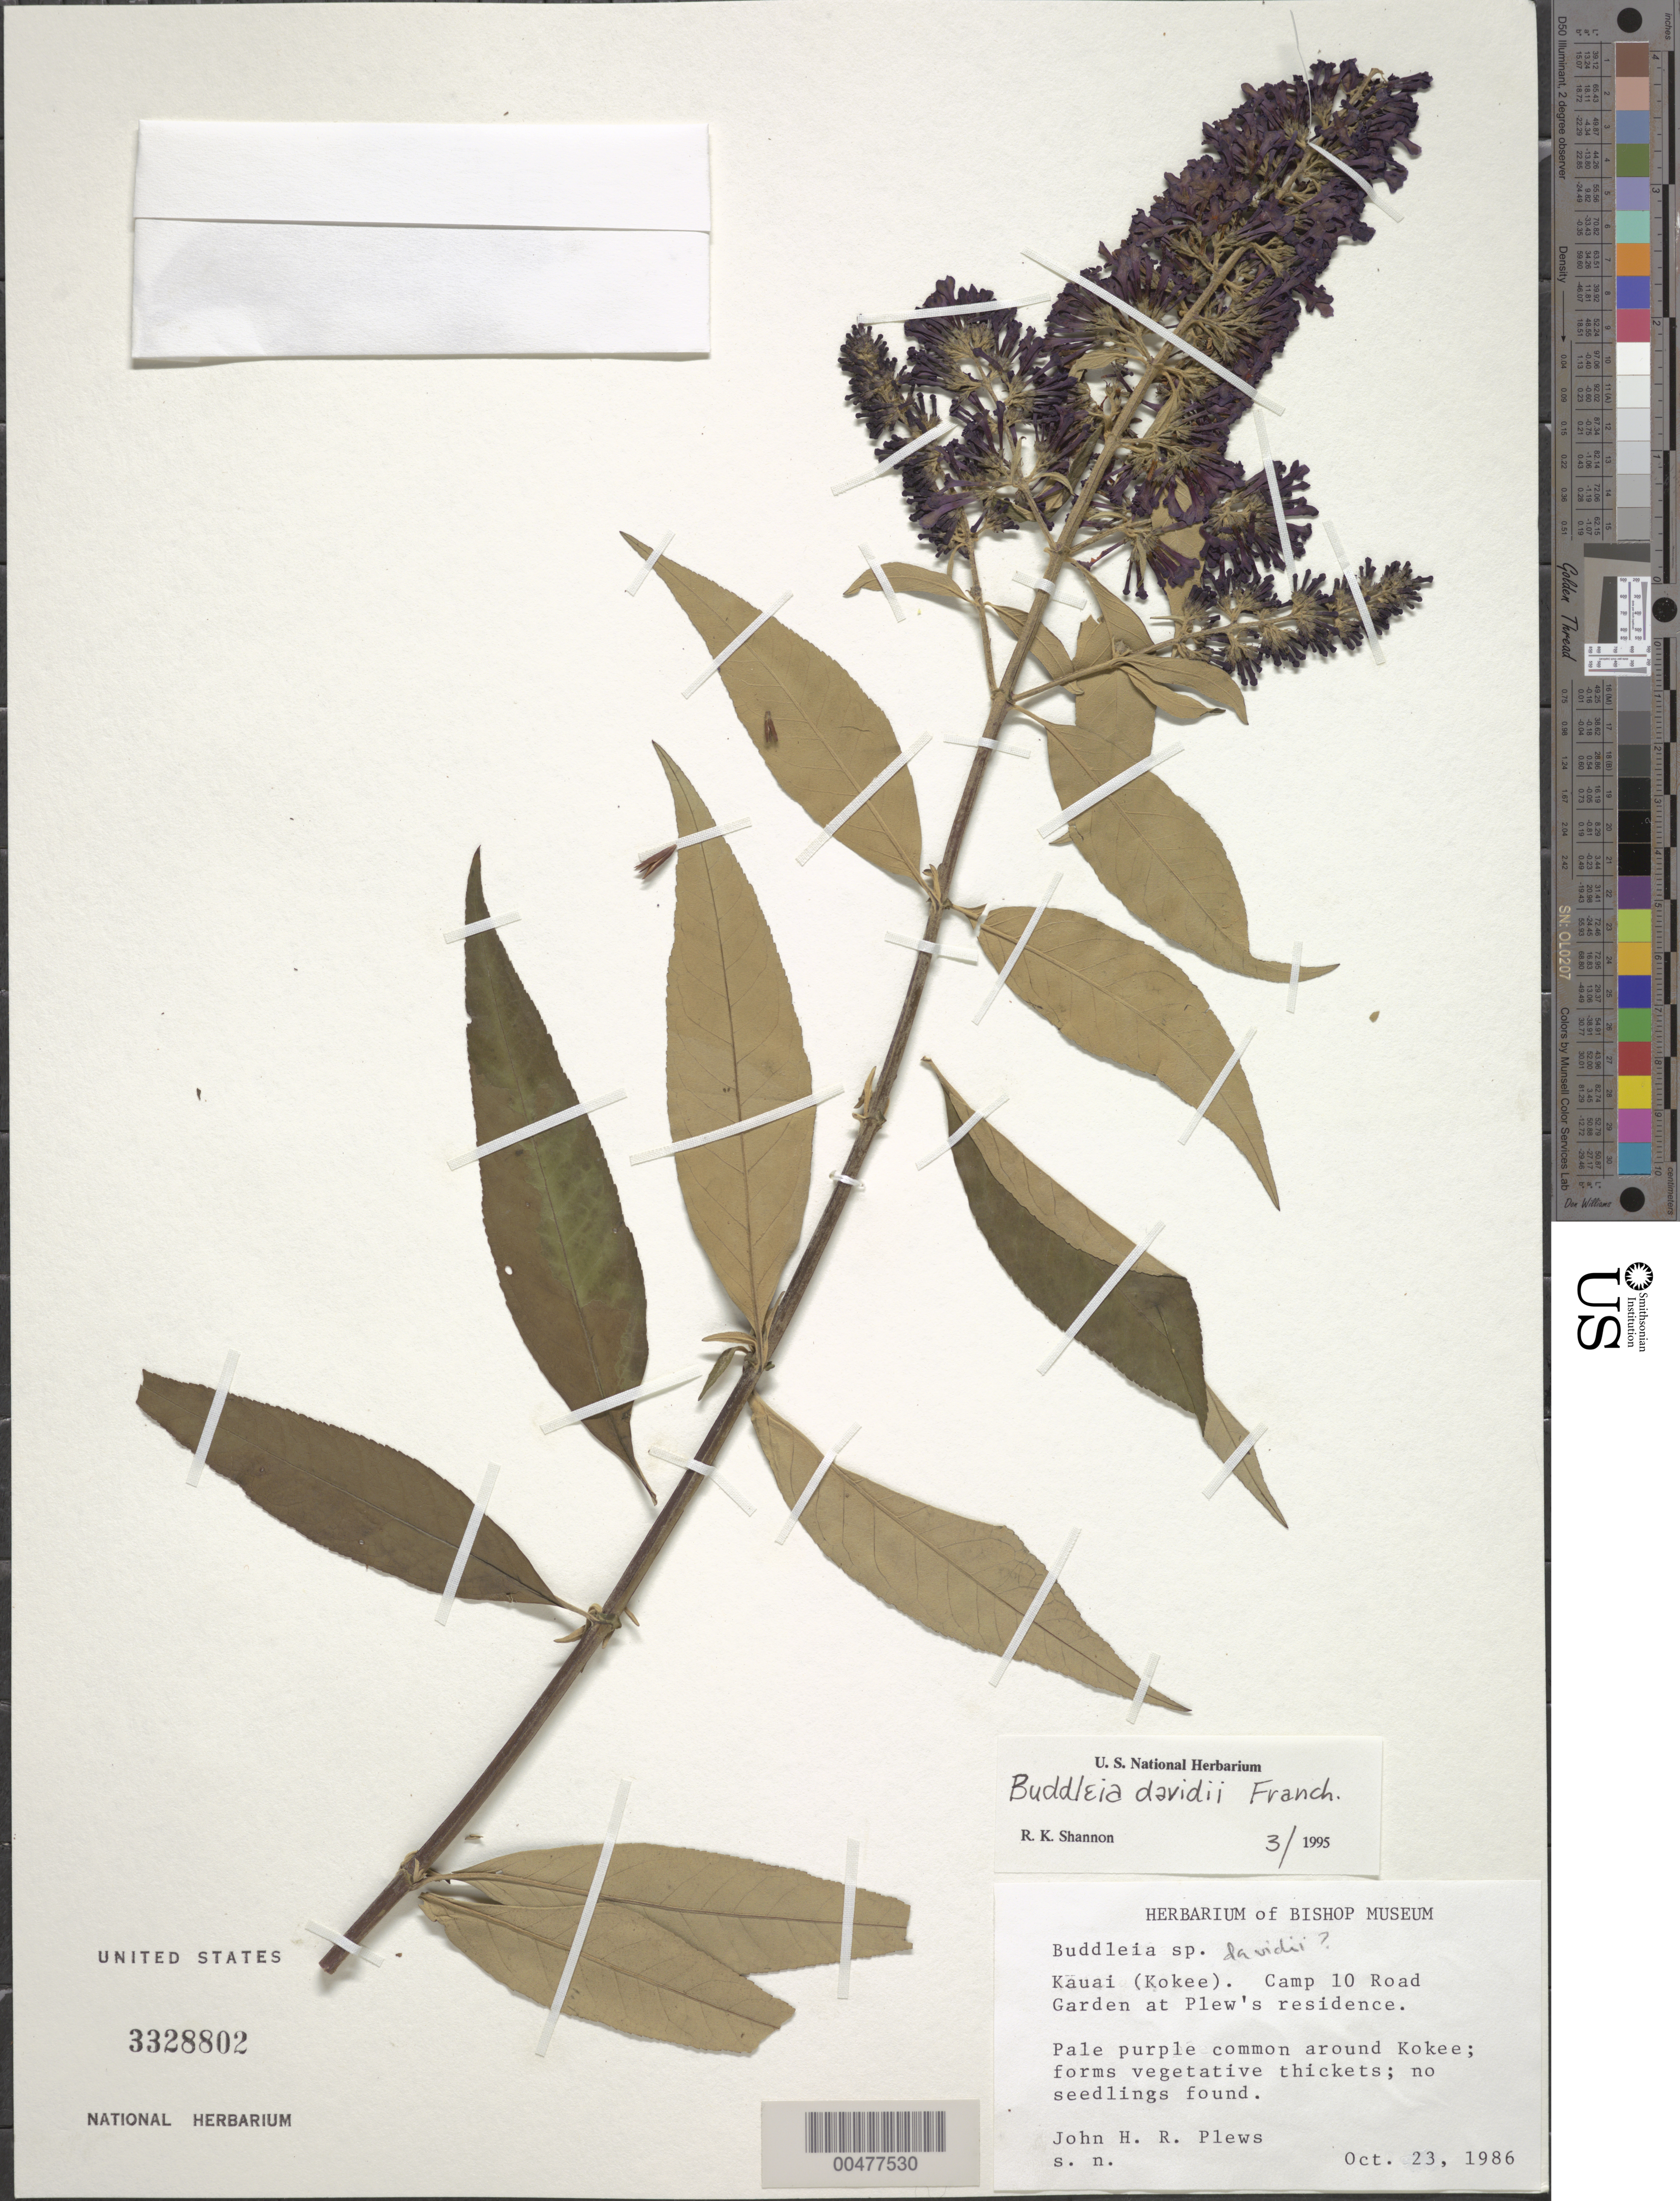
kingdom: Plantae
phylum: Tracheophyta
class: Magnoliopsida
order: Lamiales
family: Scrophulariaceae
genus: Buddleja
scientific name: Buddleja davidii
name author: Franch.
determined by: Shannon, R. K., (UNITED STATES)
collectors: J. Plews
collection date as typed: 23 Oct 1986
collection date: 1986-10-23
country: United States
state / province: Hawaii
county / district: Kauai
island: Kaua'i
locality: Kokee, camp 10 Rd, garden at Plew's residence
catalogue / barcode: US 3328802